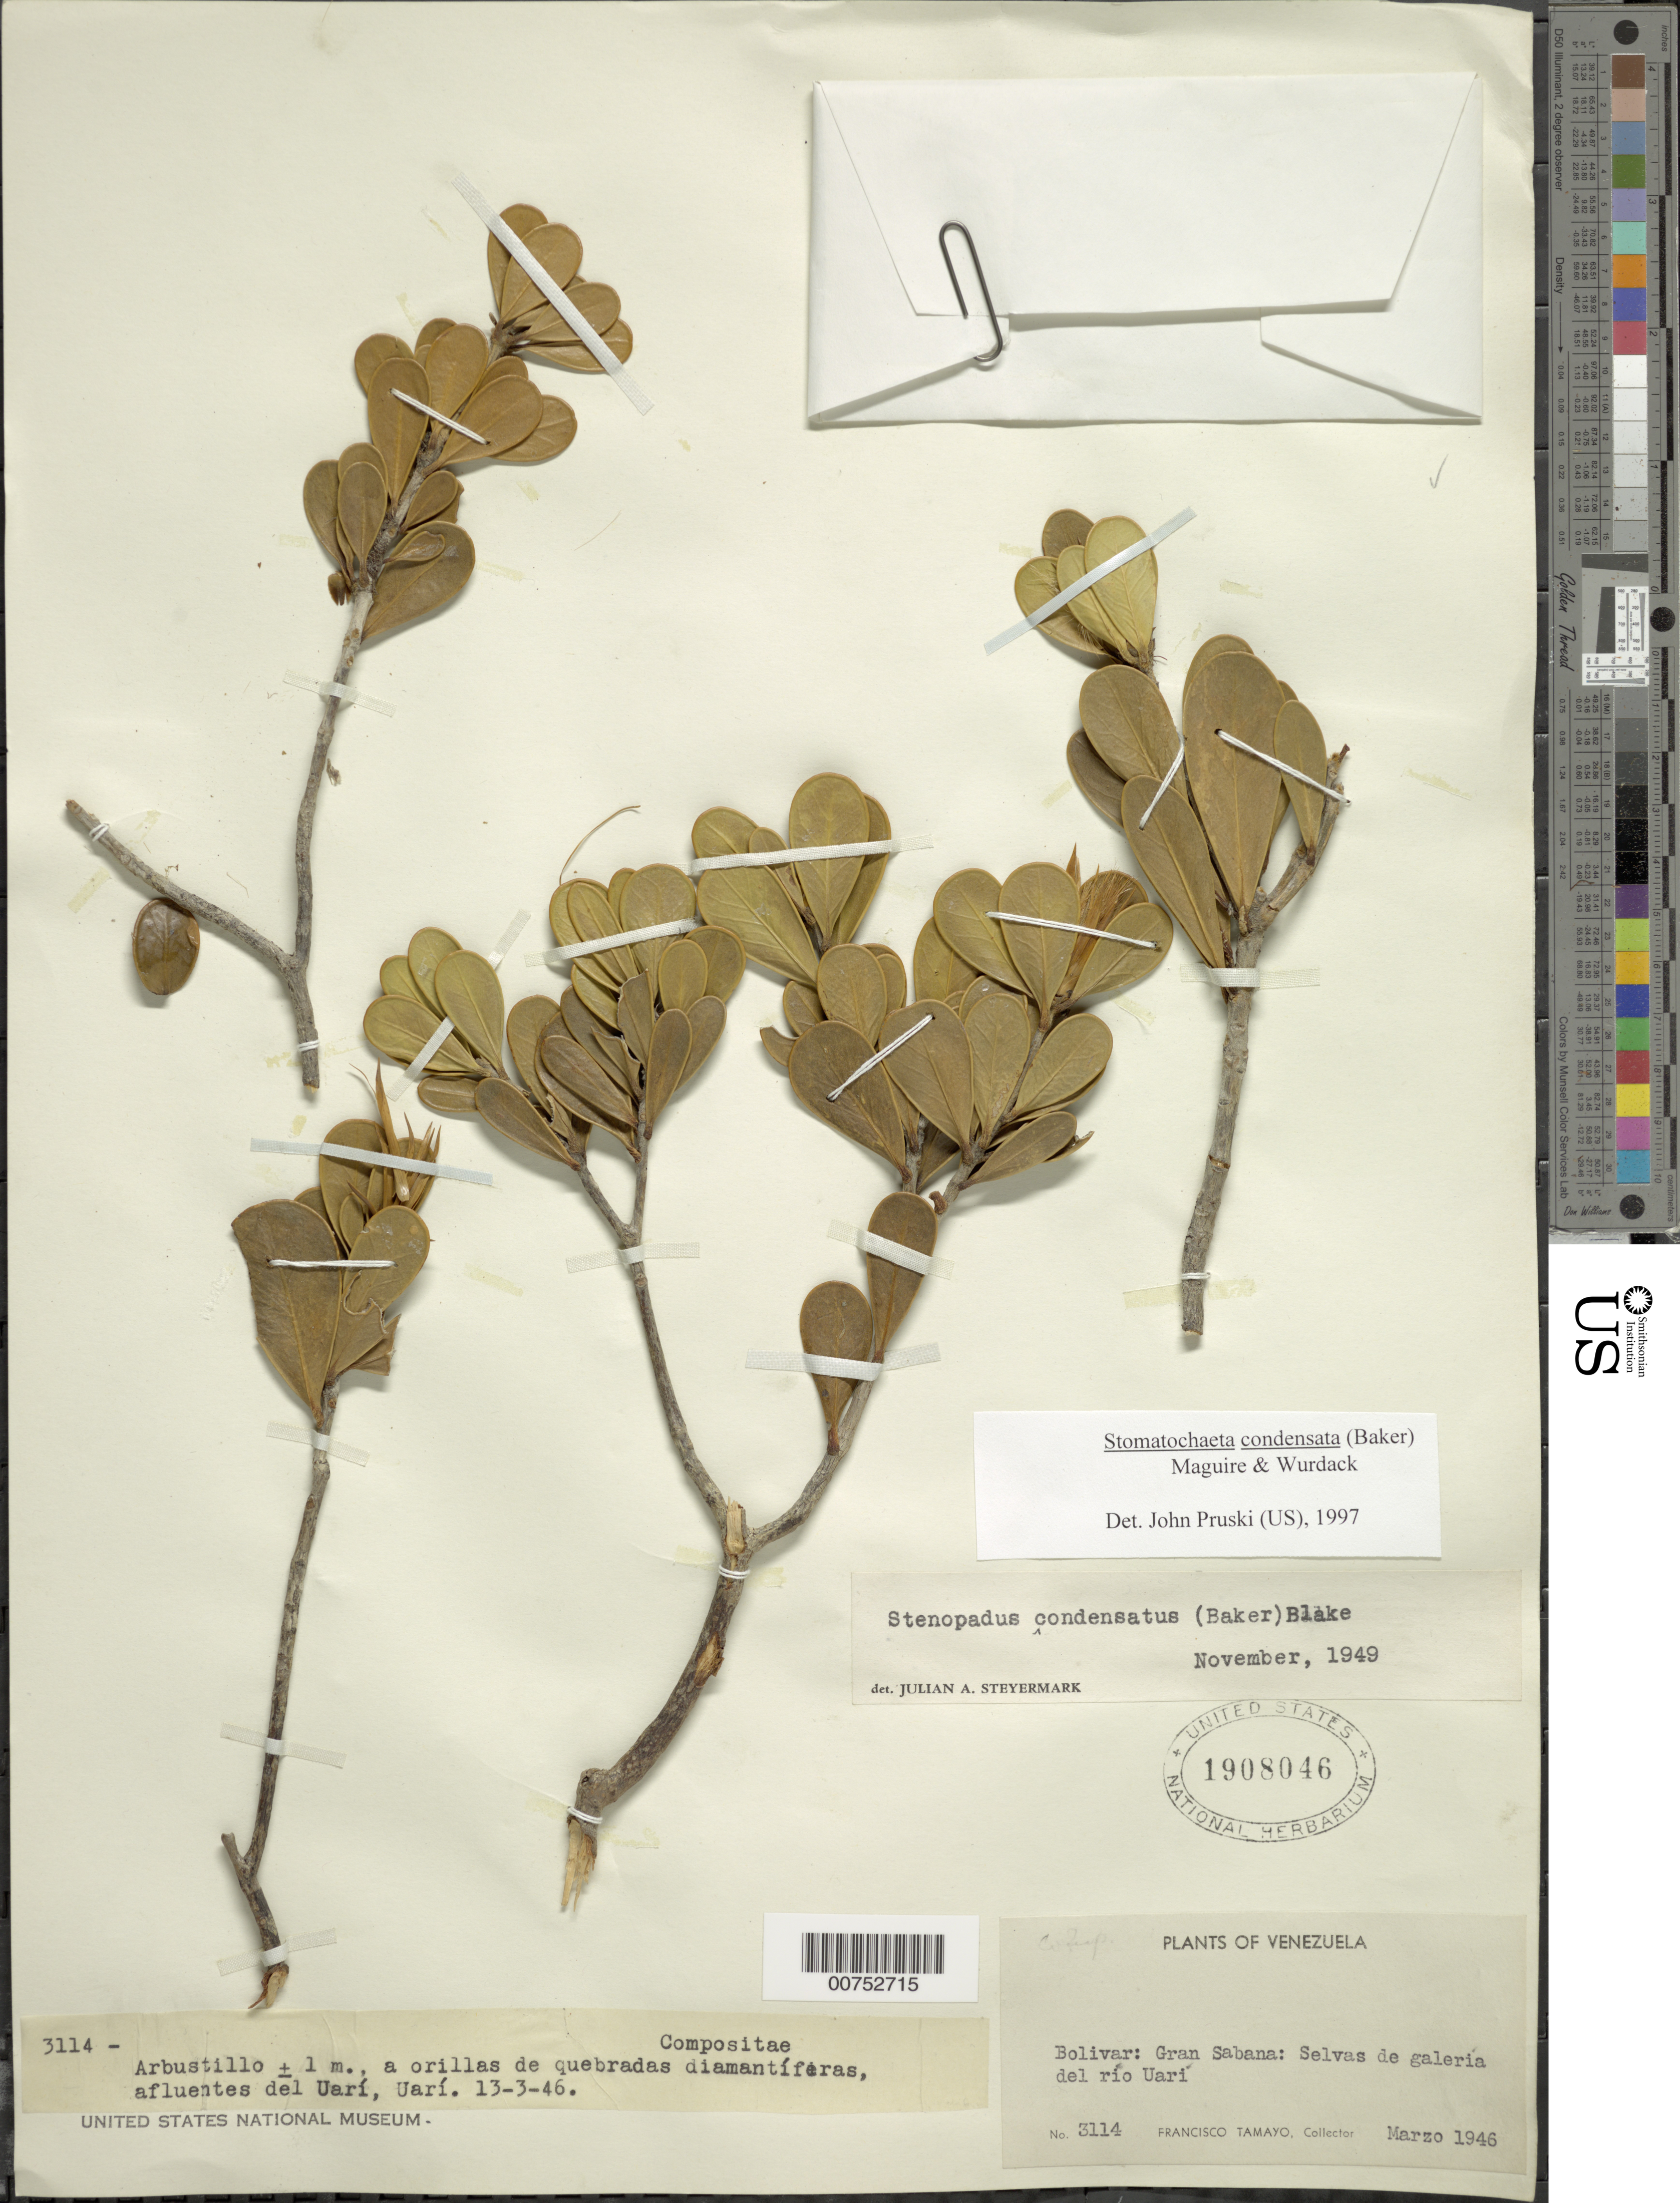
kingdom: Plantae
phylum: Tracheophyta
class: Magnoliopsida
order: Asterales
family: Asteraceae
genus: Stomatochaeta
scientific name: Stomatochaeta condensata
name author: (Baker) Maguire & Wurdack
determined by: Pruski, J. F.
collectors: F. Tamayo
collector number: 3114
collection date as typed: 13-Mar-46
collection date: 1946-03-13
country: Venezuela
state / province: Bolívar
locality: Gran Sabana, Río Uarí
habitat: Selvas de galería, a orillas de quebradas diamantíferas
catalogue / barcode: US 1908046